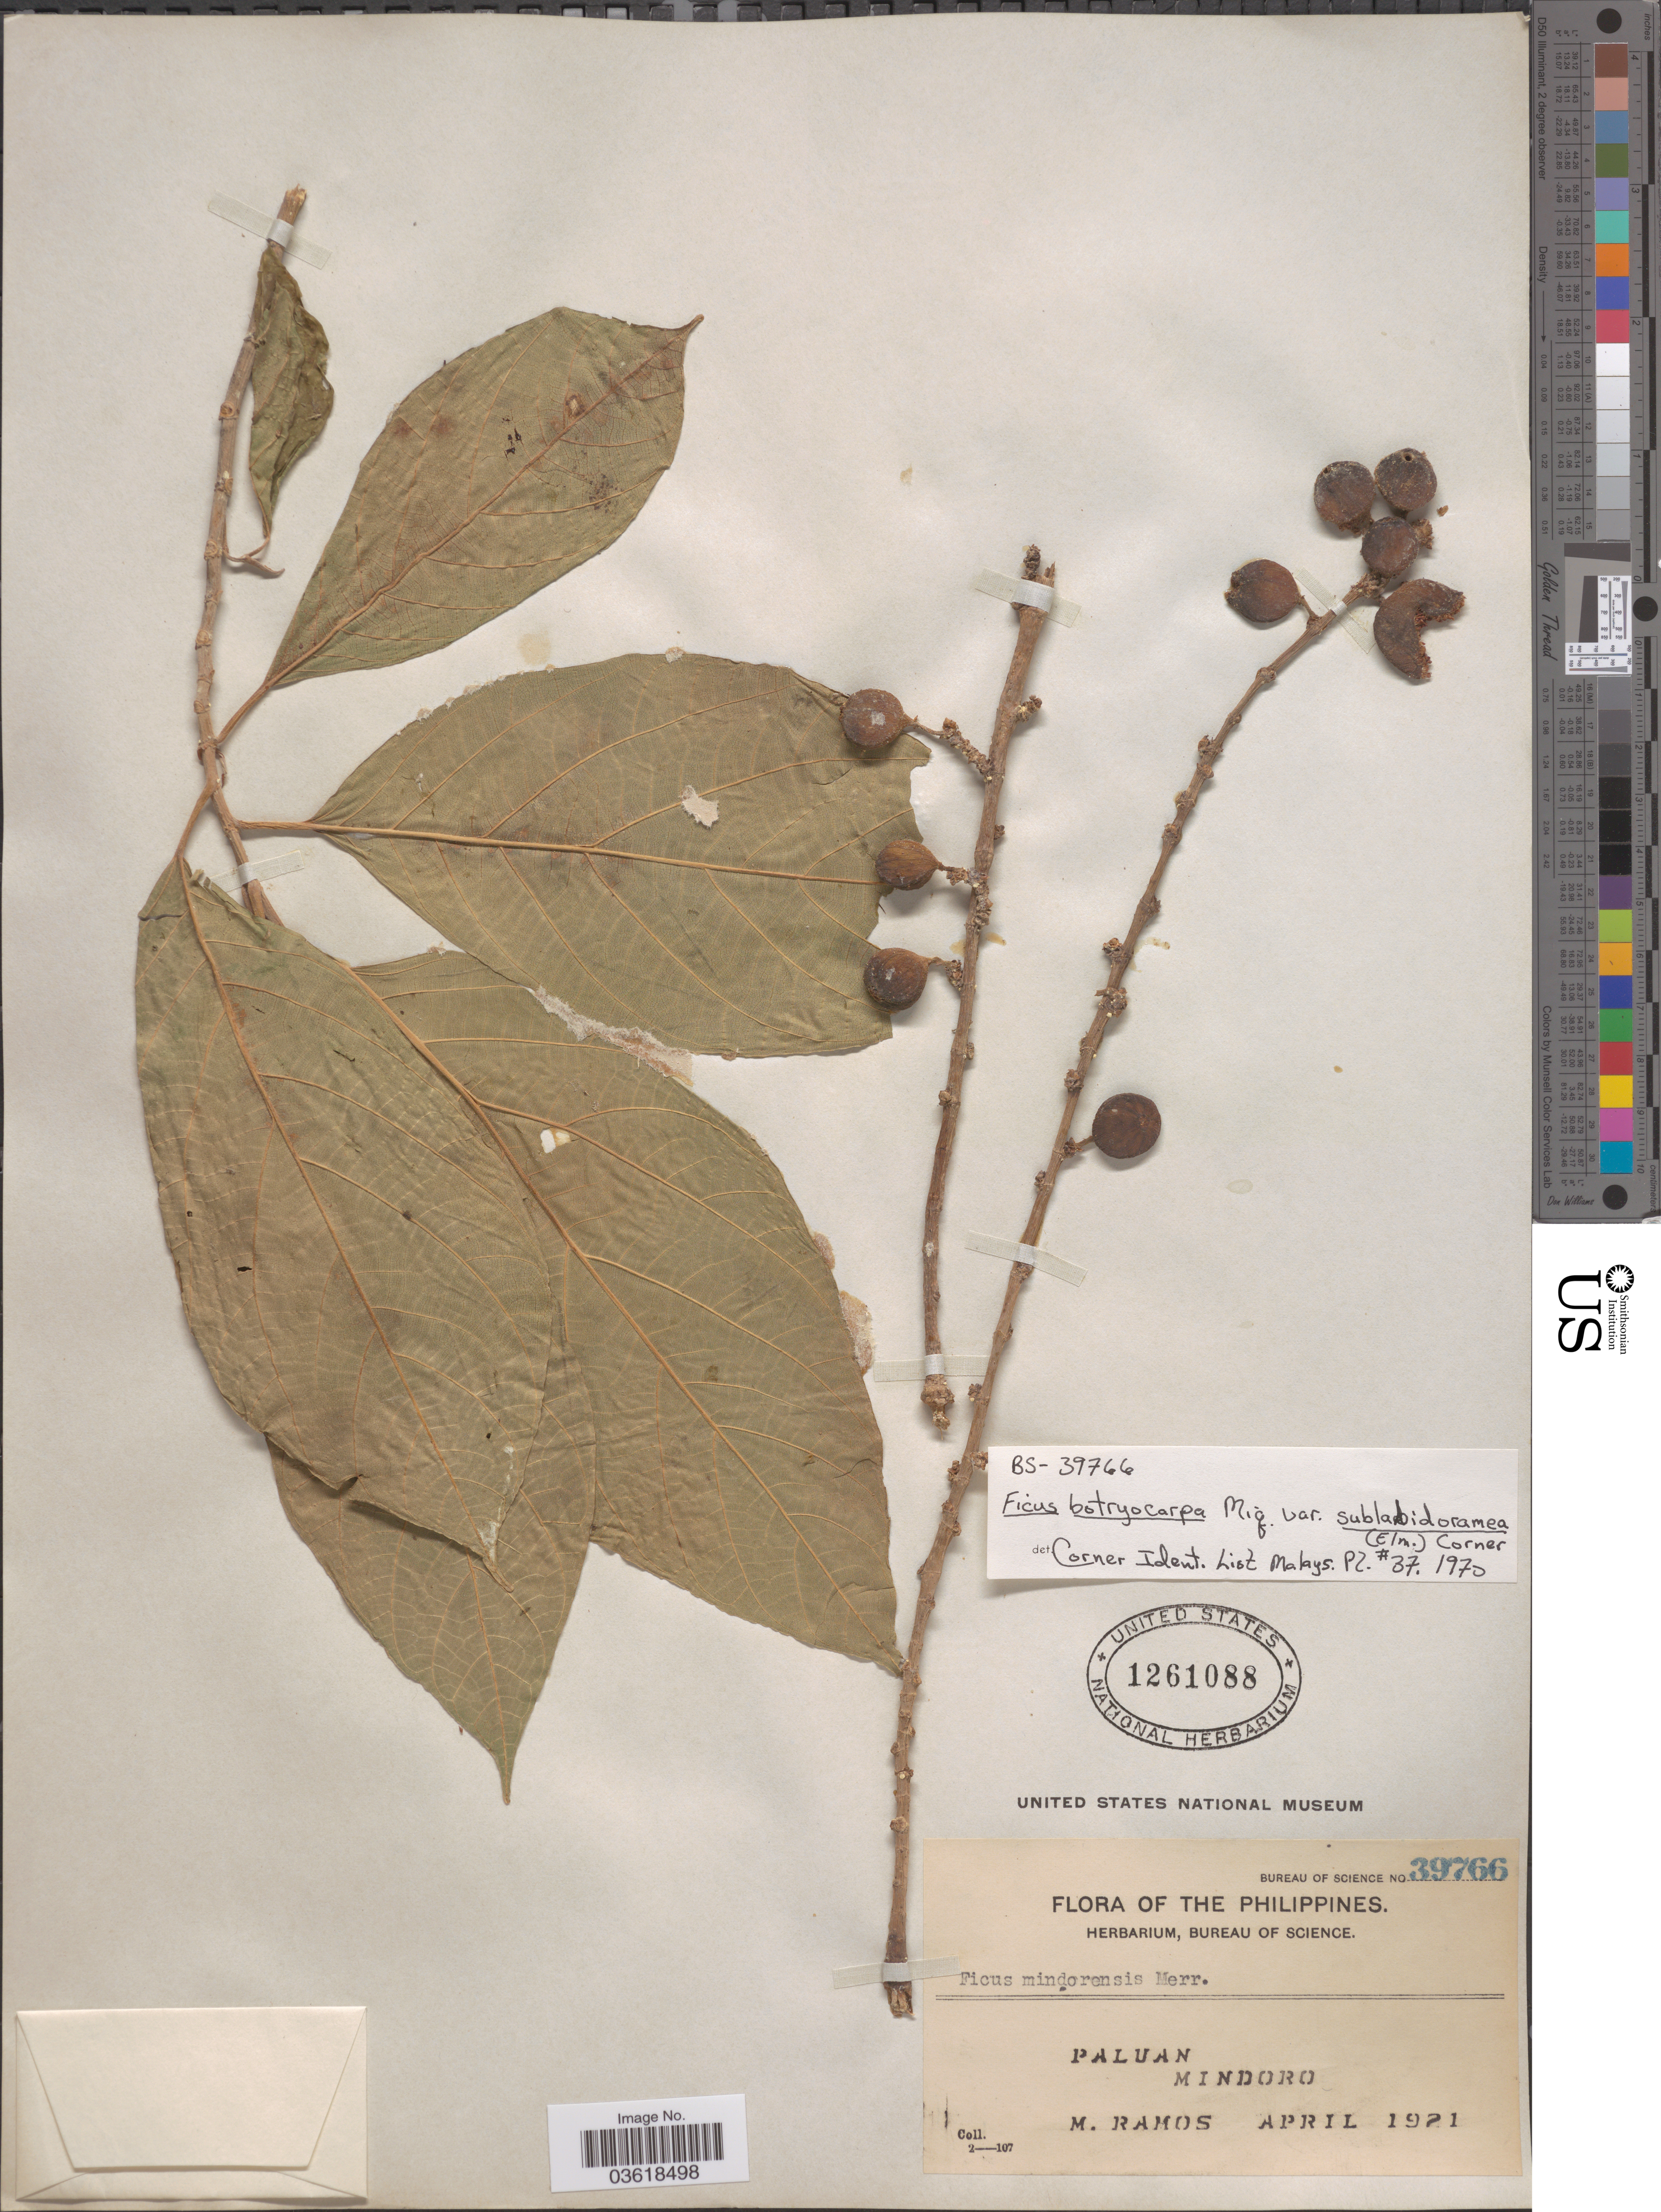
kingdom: Plantae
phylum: Tracheophyta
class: Magnoliopsida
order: Rosales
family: Moraceae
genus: Ficus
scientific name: Ficus botryocarpa var. subalbidoramea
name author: (Elmer) Corner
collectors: M. Ramos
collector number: Bureau of Science 39766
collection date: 1921-04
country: Philippines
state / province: Mimaropa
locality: Paluan. Mindoro.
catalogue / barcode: US 1261088